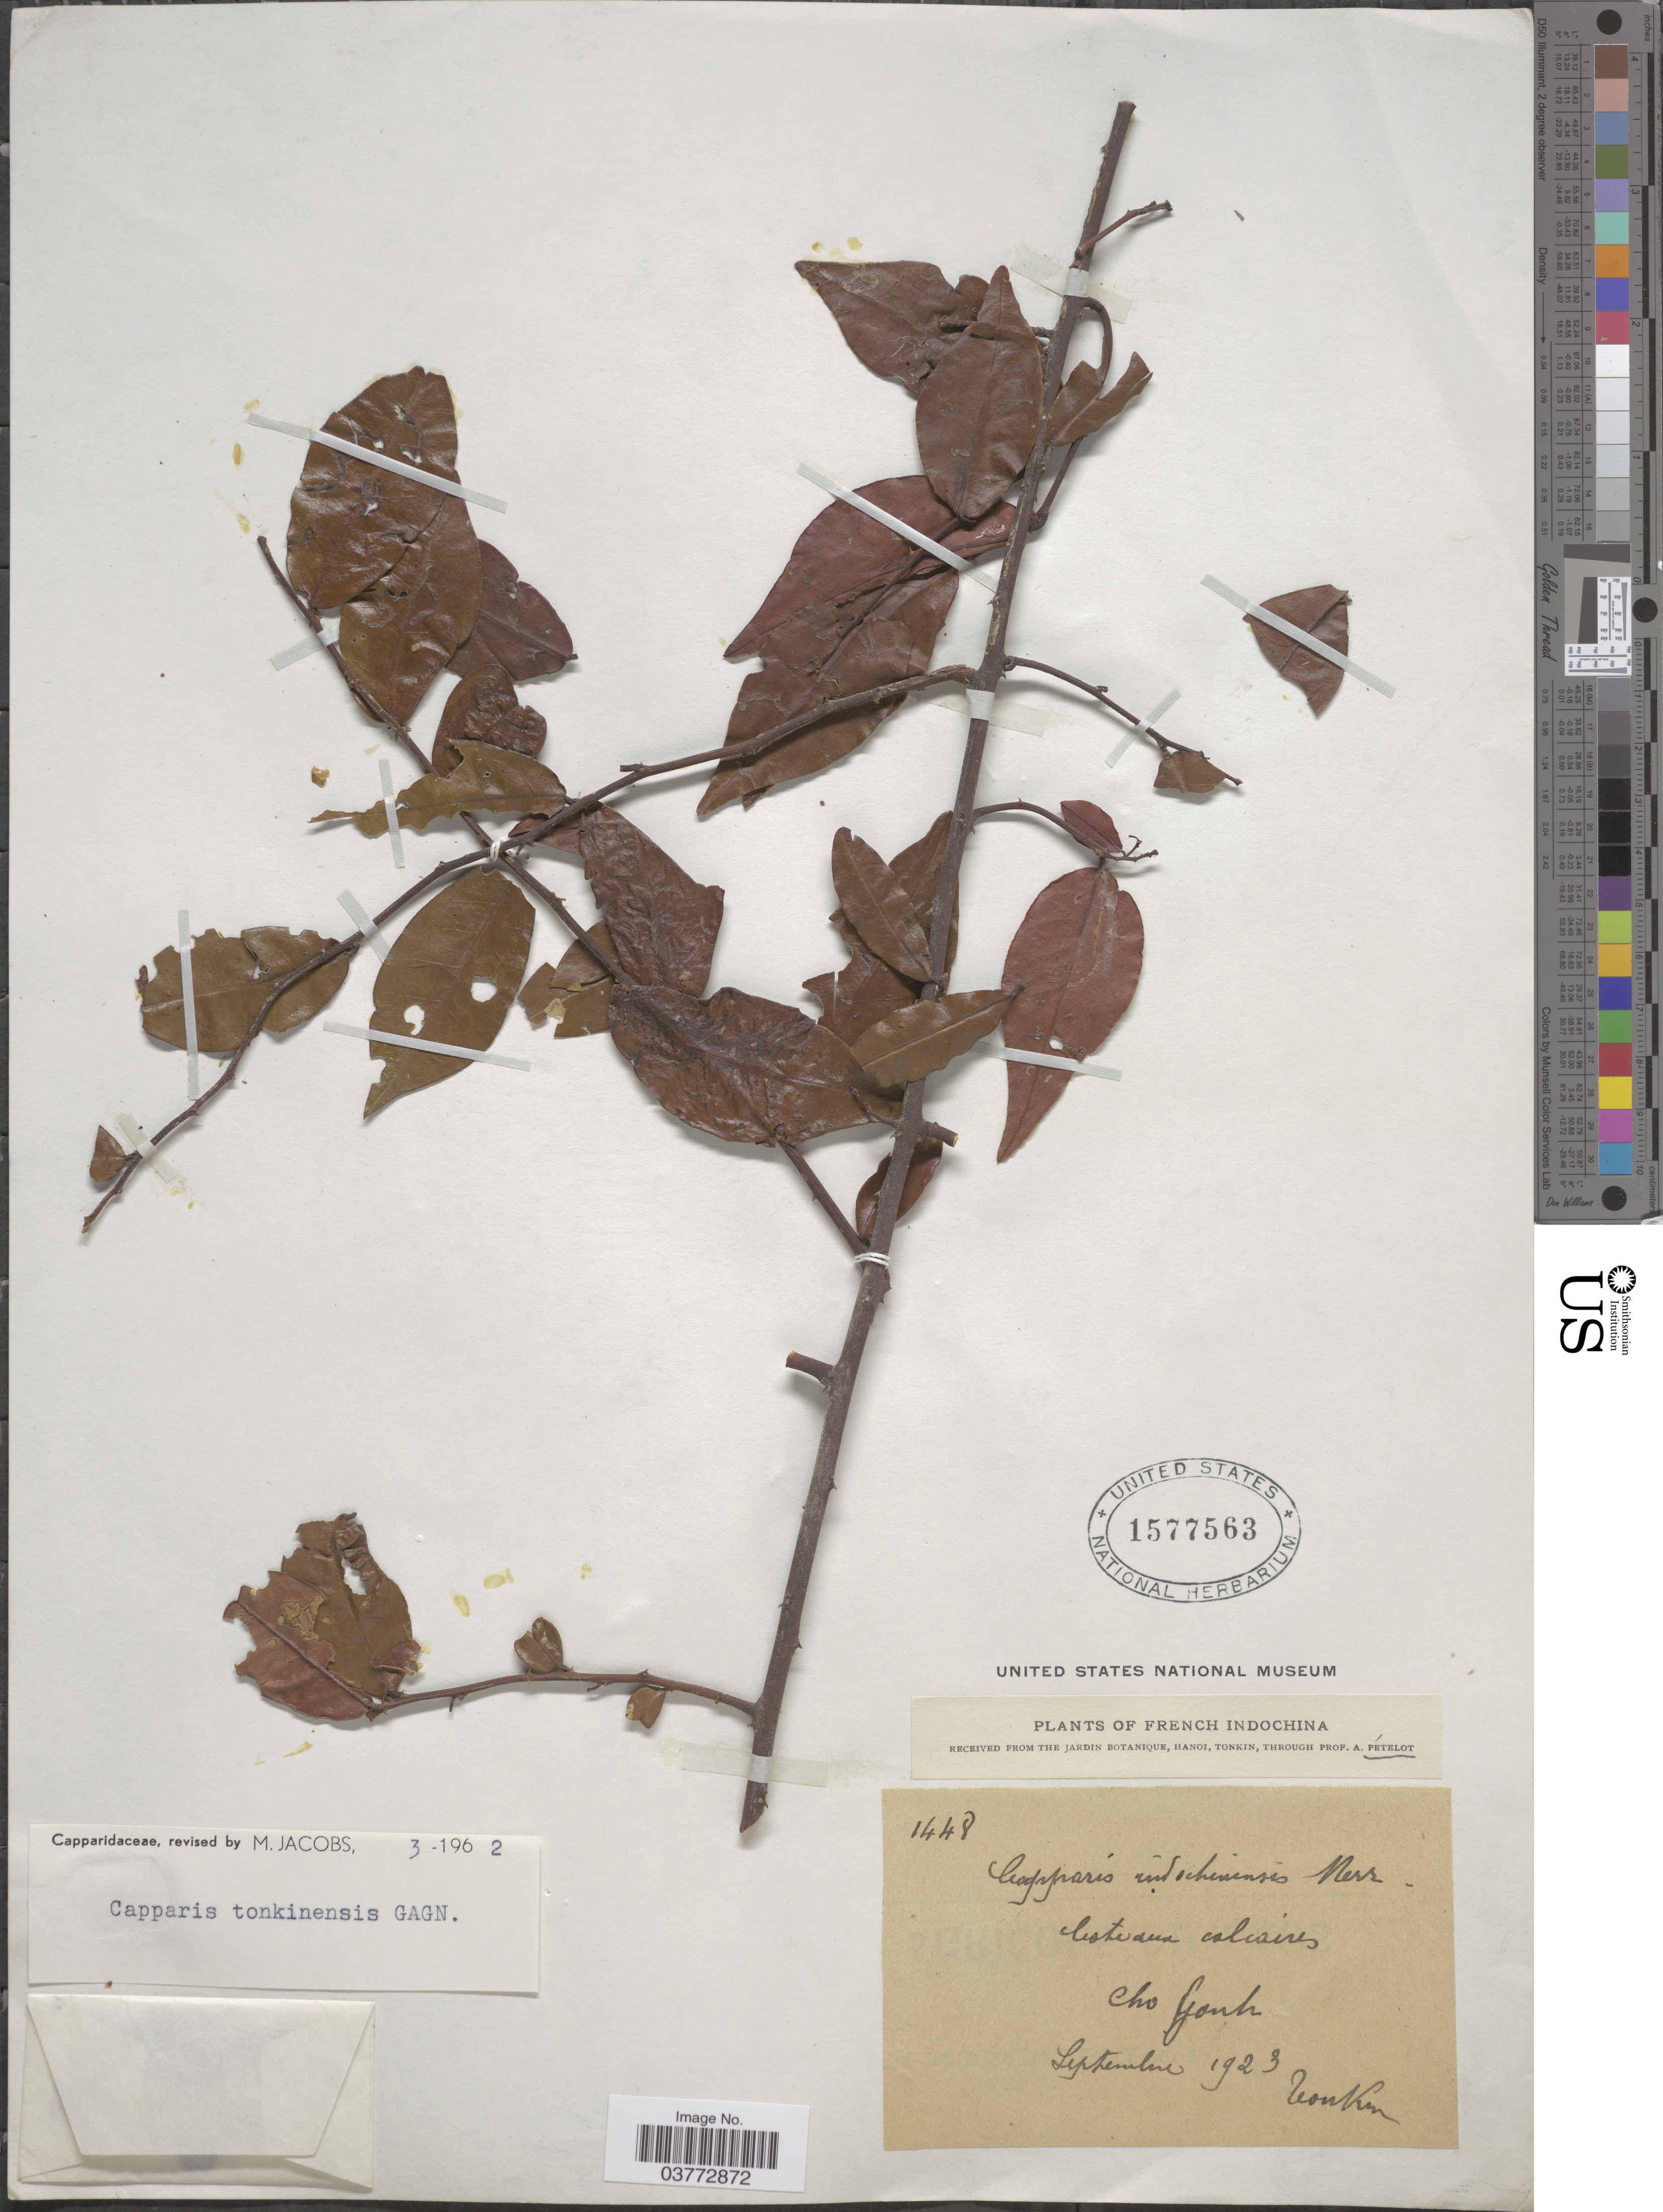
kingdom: Plantae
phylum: Tracheophyta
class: Magnoliopsida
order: Brassicales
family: Capparaceae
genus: Capparis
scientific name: Capparis tonkinensis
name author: Gagnep.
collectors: P. A. Pételot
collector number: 1448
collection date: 1923-09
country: Vietnam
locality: French Indochina. Coteaux calcaires cho Ganh.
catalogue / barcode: US 157763